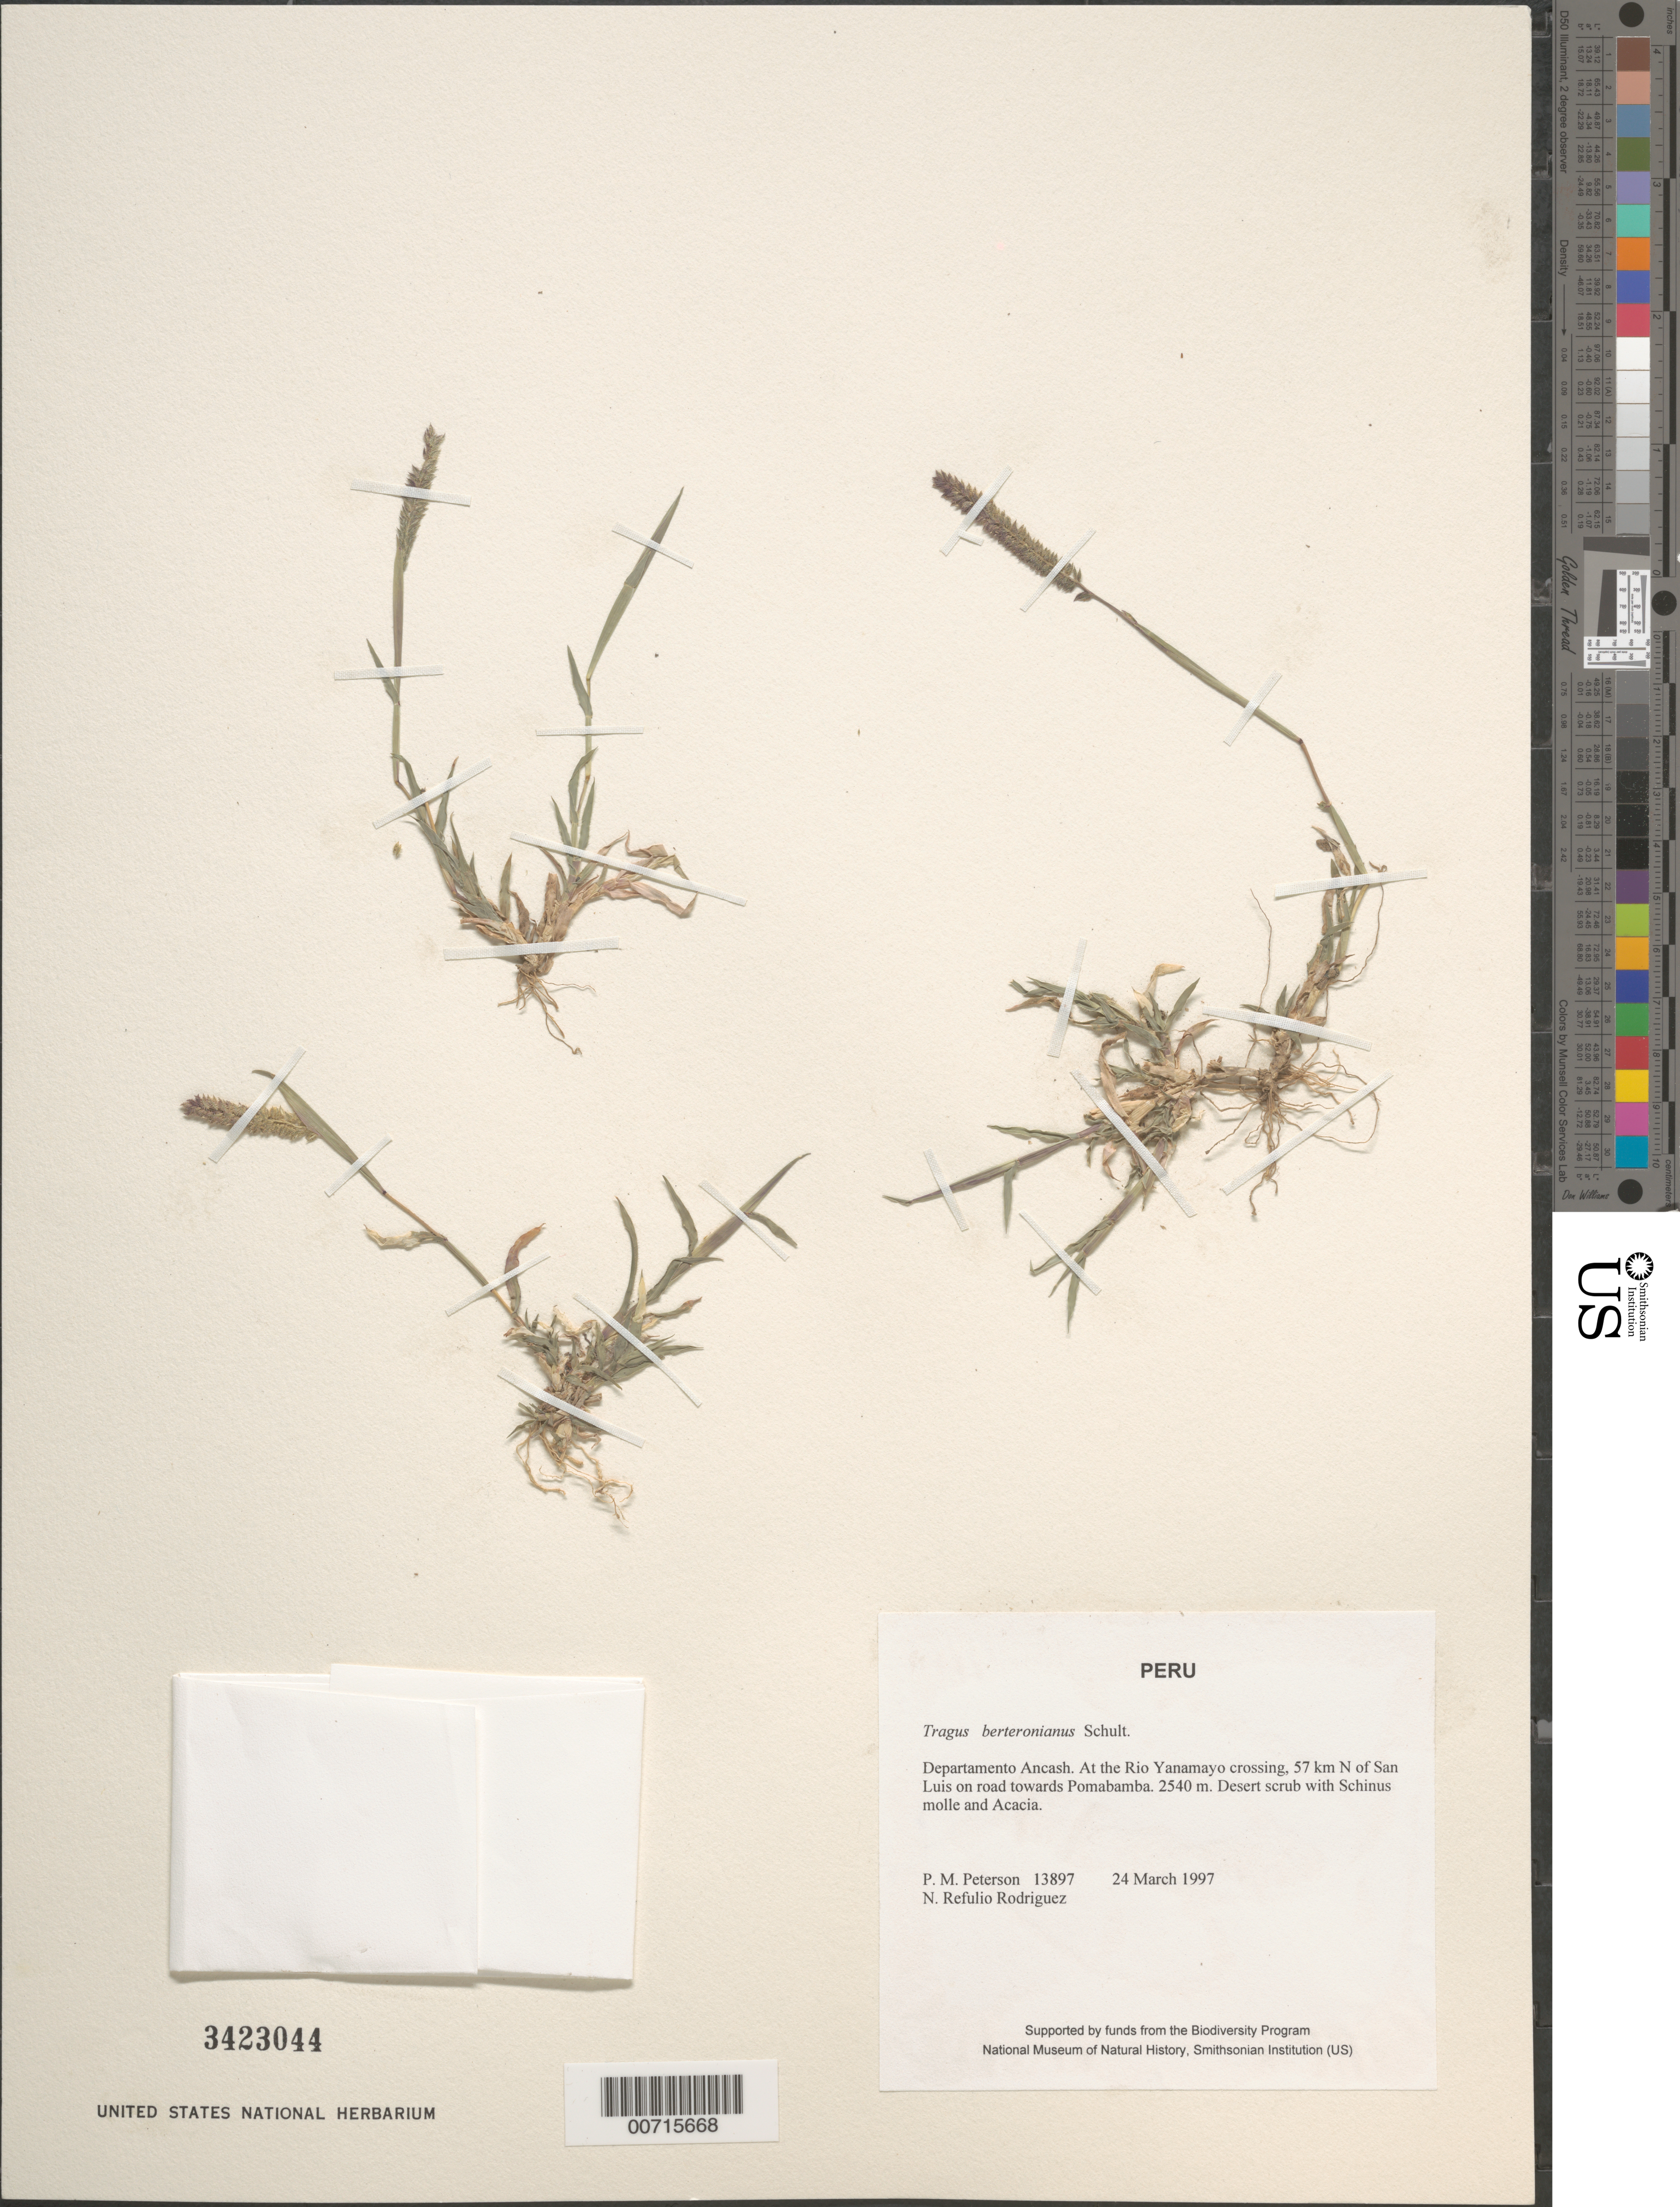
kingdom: Plantae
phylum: Tracheophyta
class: Liliopsida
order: Poales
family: Poaceae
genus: Tragus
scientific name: Tragus berteronianus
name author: Schult.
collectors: P. M. Peterson & N. Refulio-Rodríguez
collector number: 13897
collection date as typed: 24 Mar 1997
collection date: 1997-03-24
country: Peru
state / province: Ancash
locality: At the Rio Yanamayo crossing, 57 km N of San Luis on road towards Pomabamba.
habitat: Desert scrub with Schinus molle and Acacia.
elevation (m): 2540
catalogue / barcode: US 3423044